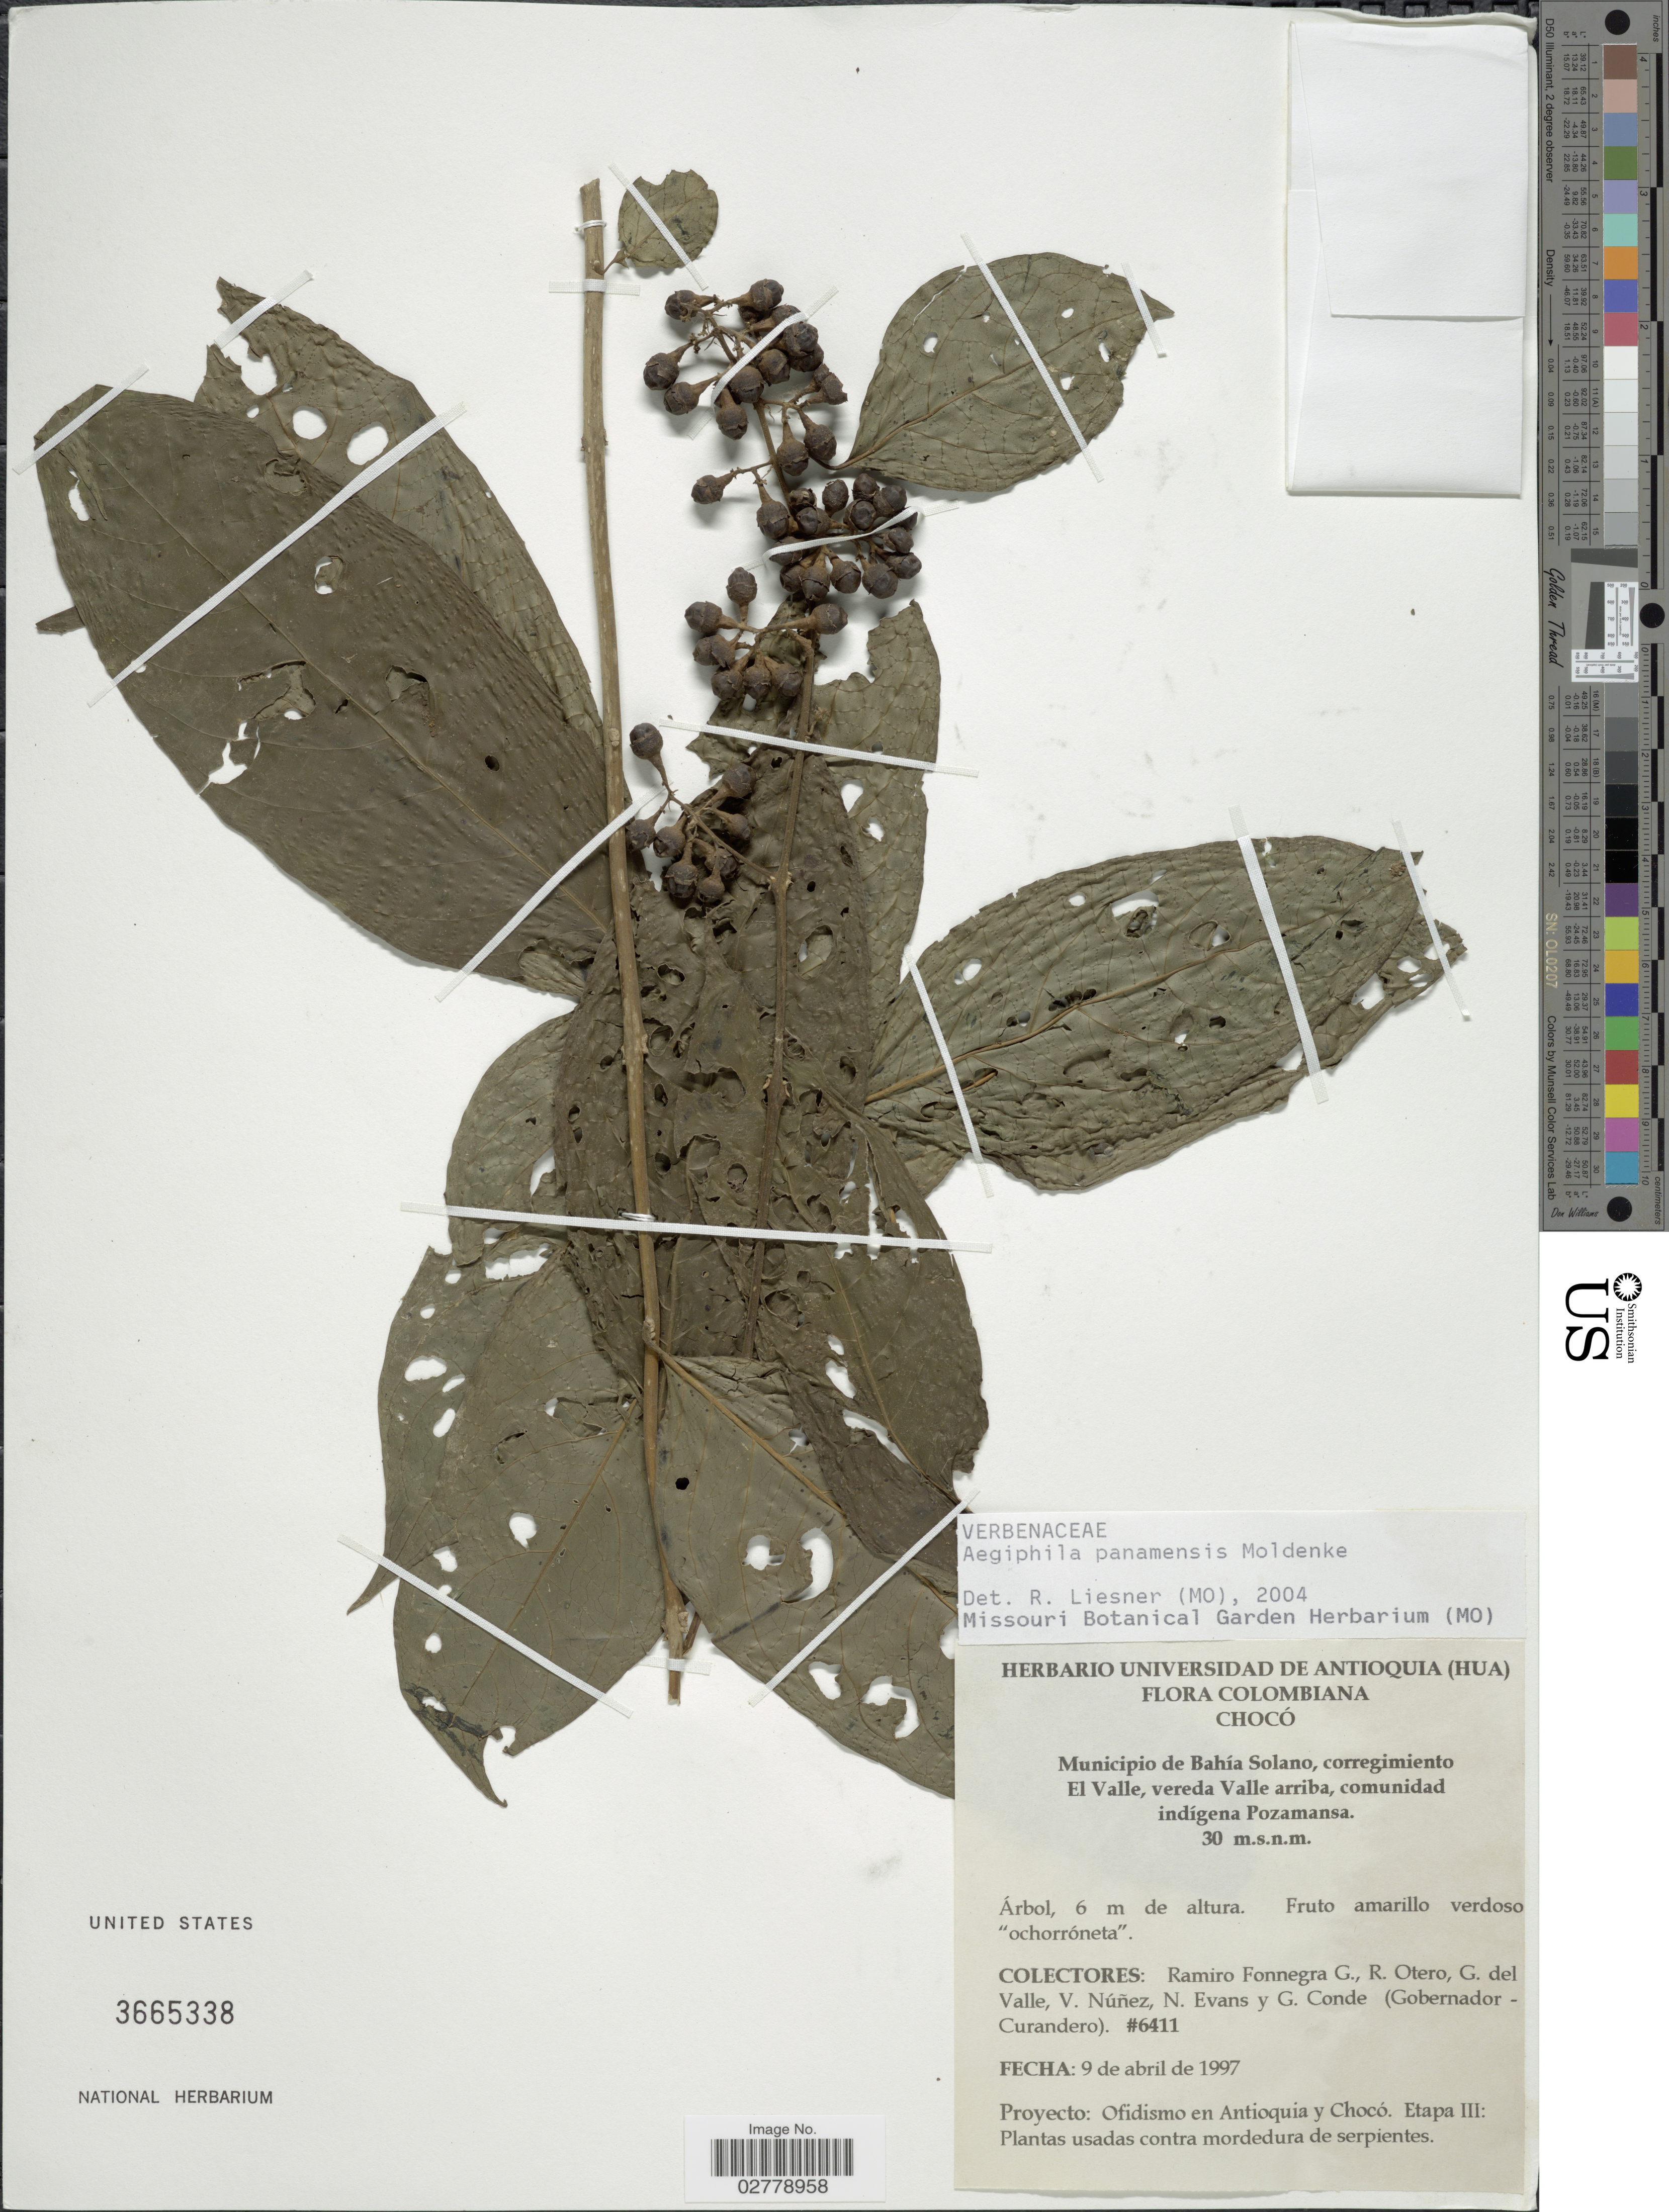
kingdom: Plantae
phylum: Tracheophyta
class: Magnoliopsida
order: Lamiales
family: Lamiaceae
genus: Aegiphila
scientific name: Aegiphila panamensis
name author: Moldenke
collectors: R. Fonnegra G., R. Otero, G. del Valle, V. Nuñez & et al.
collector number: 6411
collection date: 1997-04-09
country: Colombia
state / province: Chocó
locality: Municipio de Bahía Solano, corregimiento El Valle, vereda Valle arriba, comunidad indígena Pozamansa.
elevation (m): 30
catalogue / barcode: US 3665338